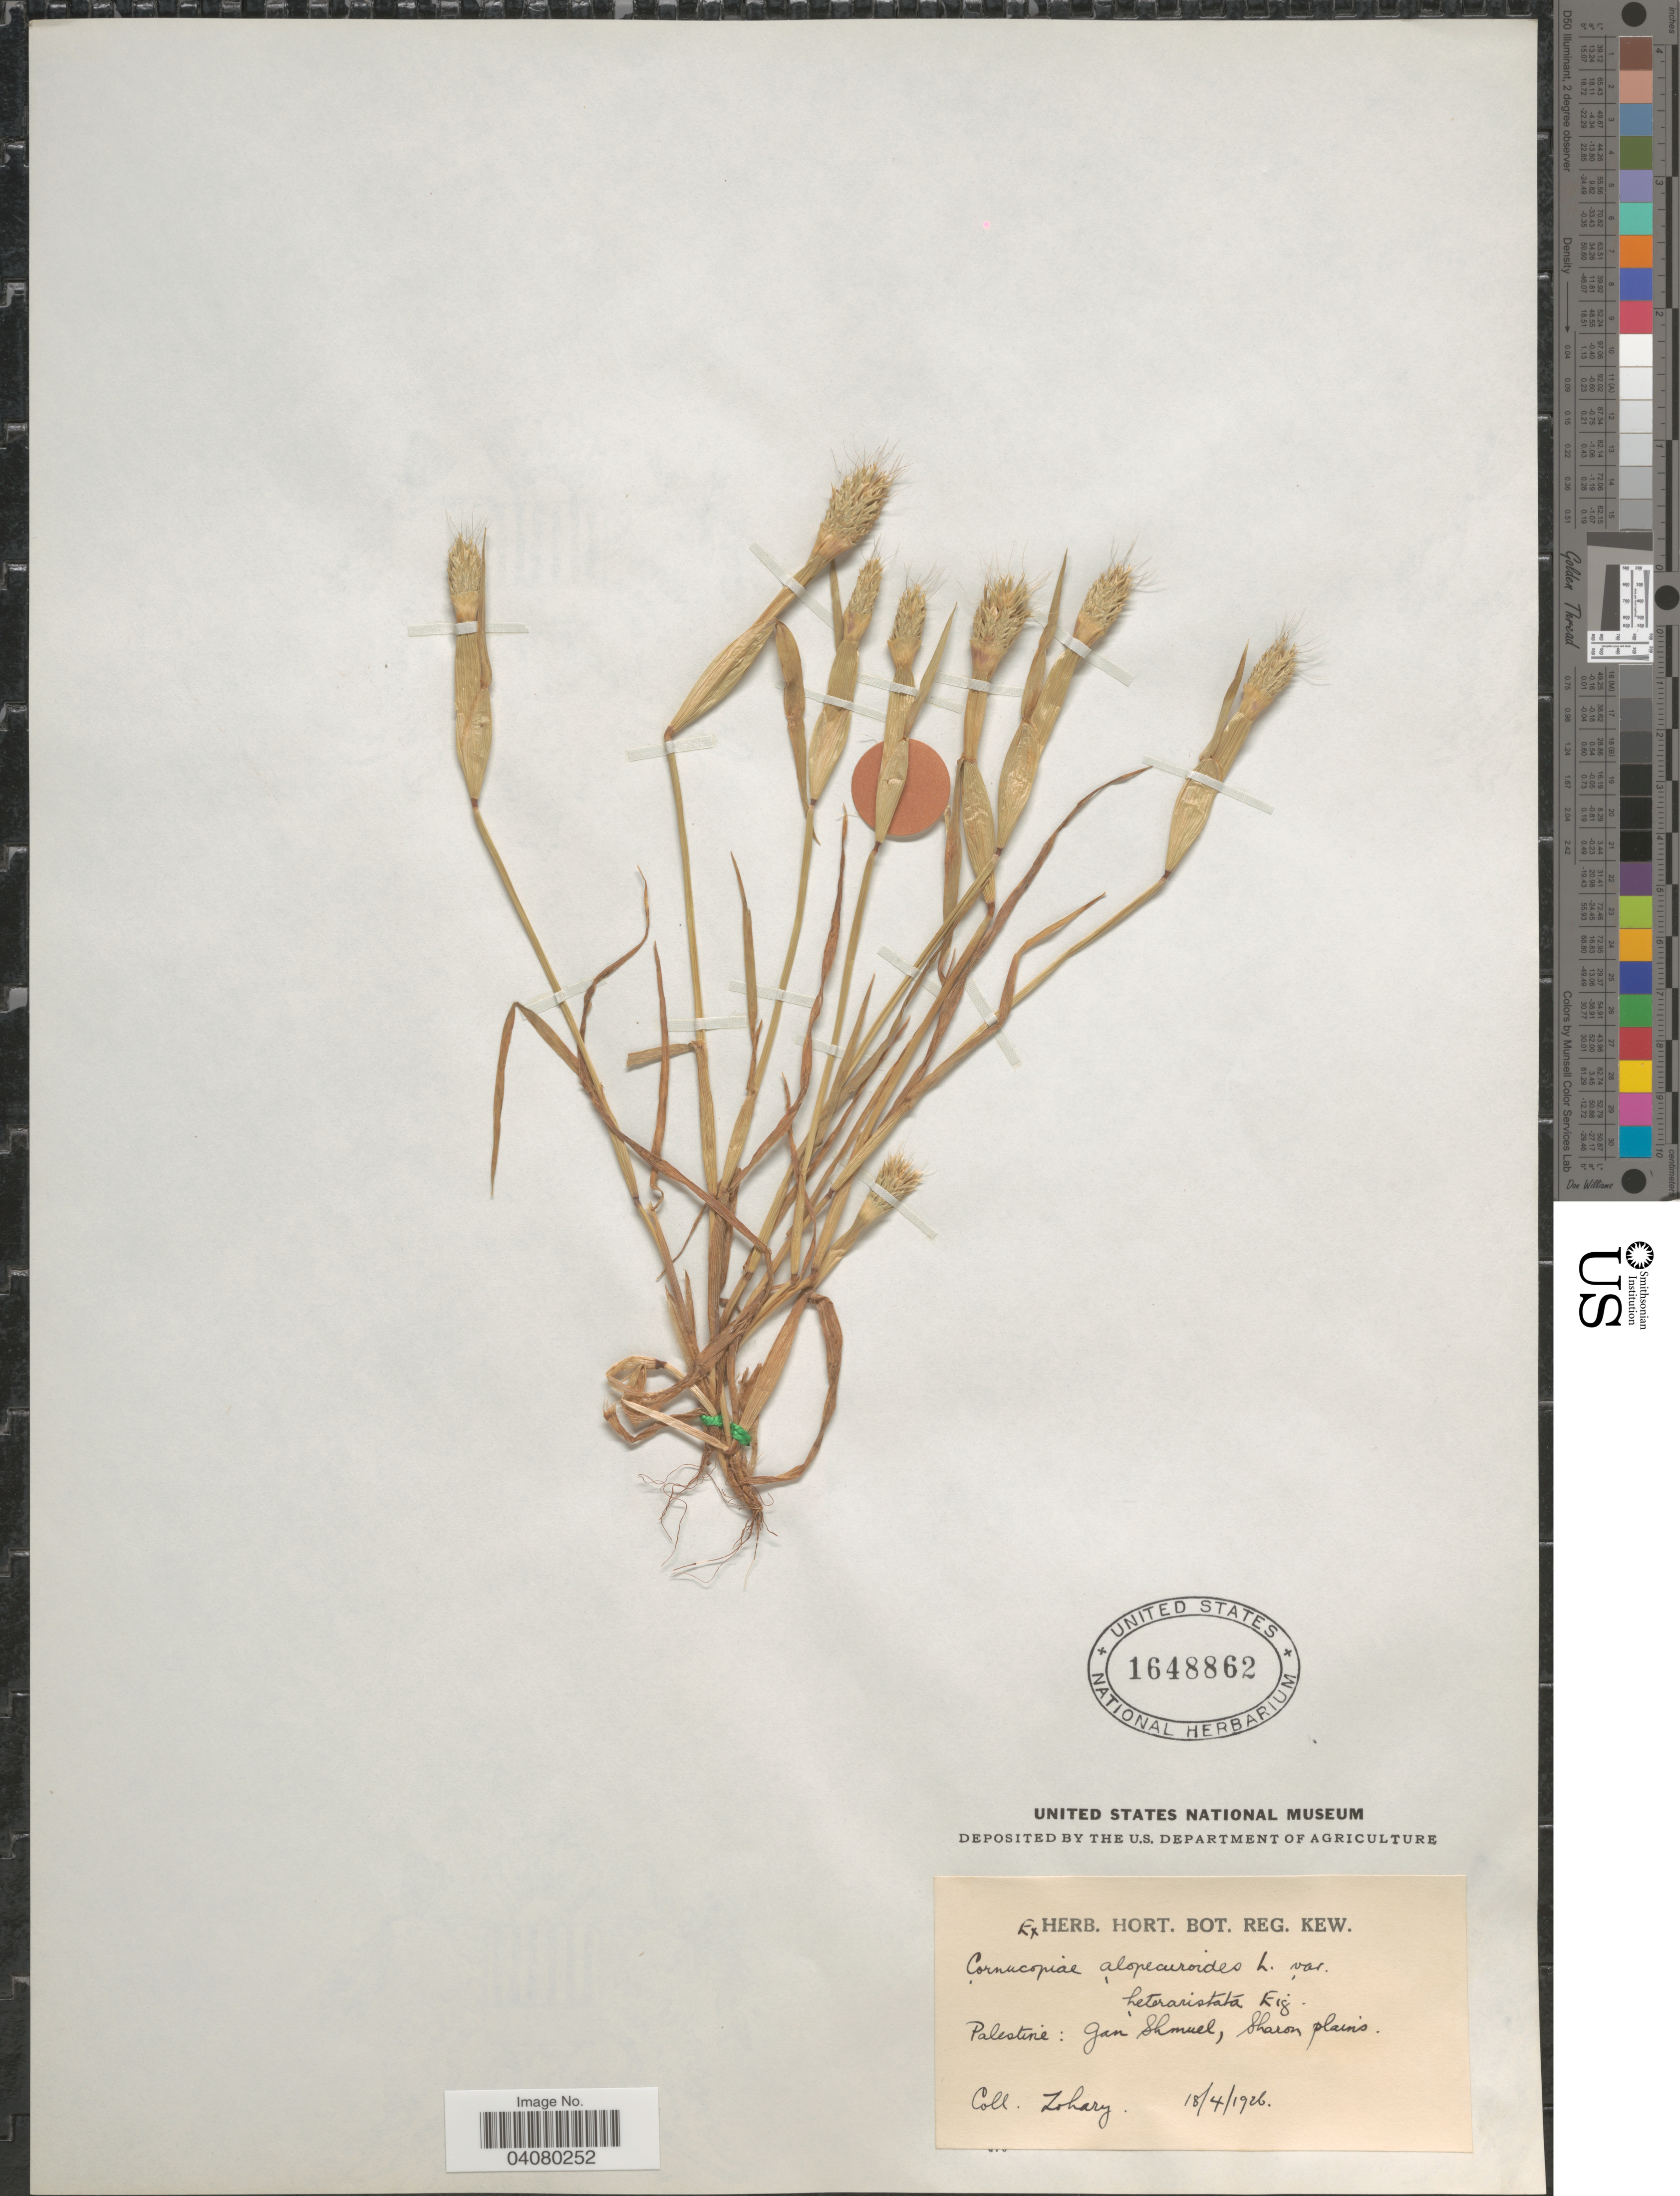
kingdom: Plantae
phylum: Tracheophyta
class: Liliopsida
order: Poales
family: Poaceae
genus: Cornucopiae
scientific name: Cornucopiae alopecuroides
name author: L.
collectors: Zohary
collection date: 1926-04-18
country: Israel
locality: Palestine: Gan Shmuel, Sharon plains.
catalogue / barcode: US 1648862